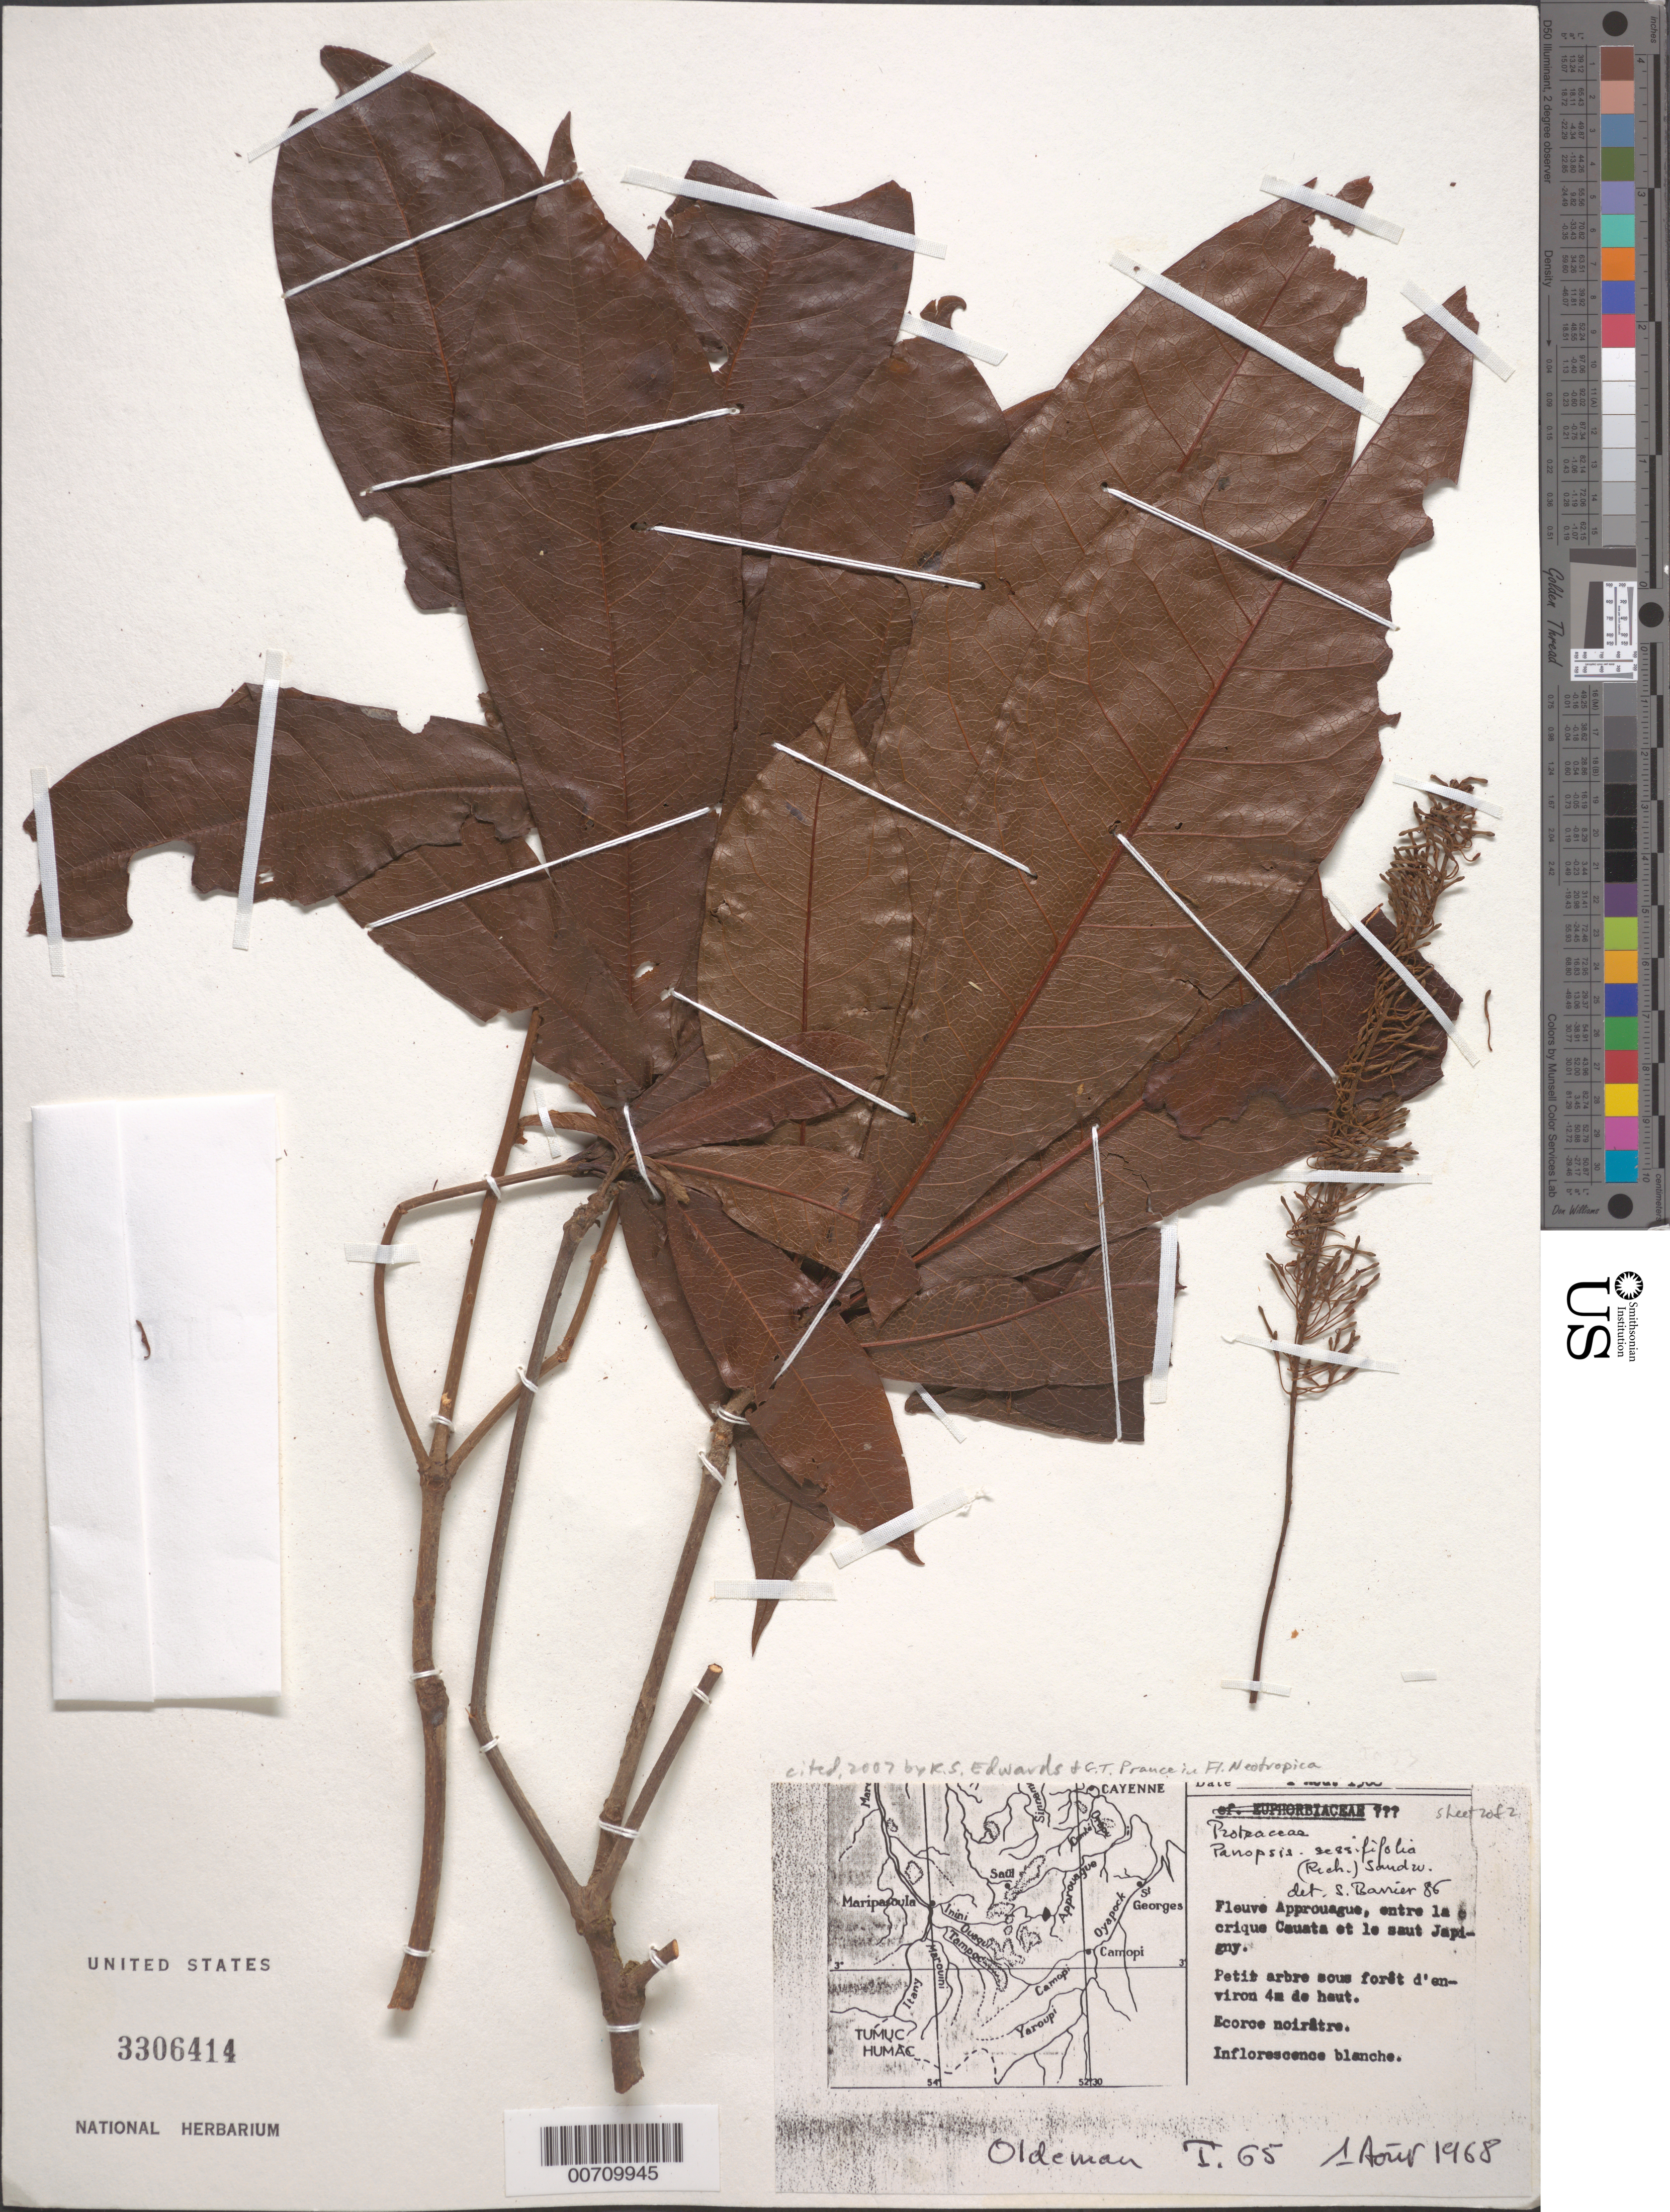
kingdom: Plantae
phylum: Tracheophyta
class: Magnoliopsida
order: Proteales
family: Proteaceae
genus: Panopsis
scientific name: Panopsis sessilifolia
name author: (Rich.) Sandwith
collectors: -- Oldeman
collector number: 65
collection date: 1968-08-01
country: French Guiana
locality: Fleuve Approuague, entre la crique Causta et le saut Japigny.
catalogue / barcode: US 3306414